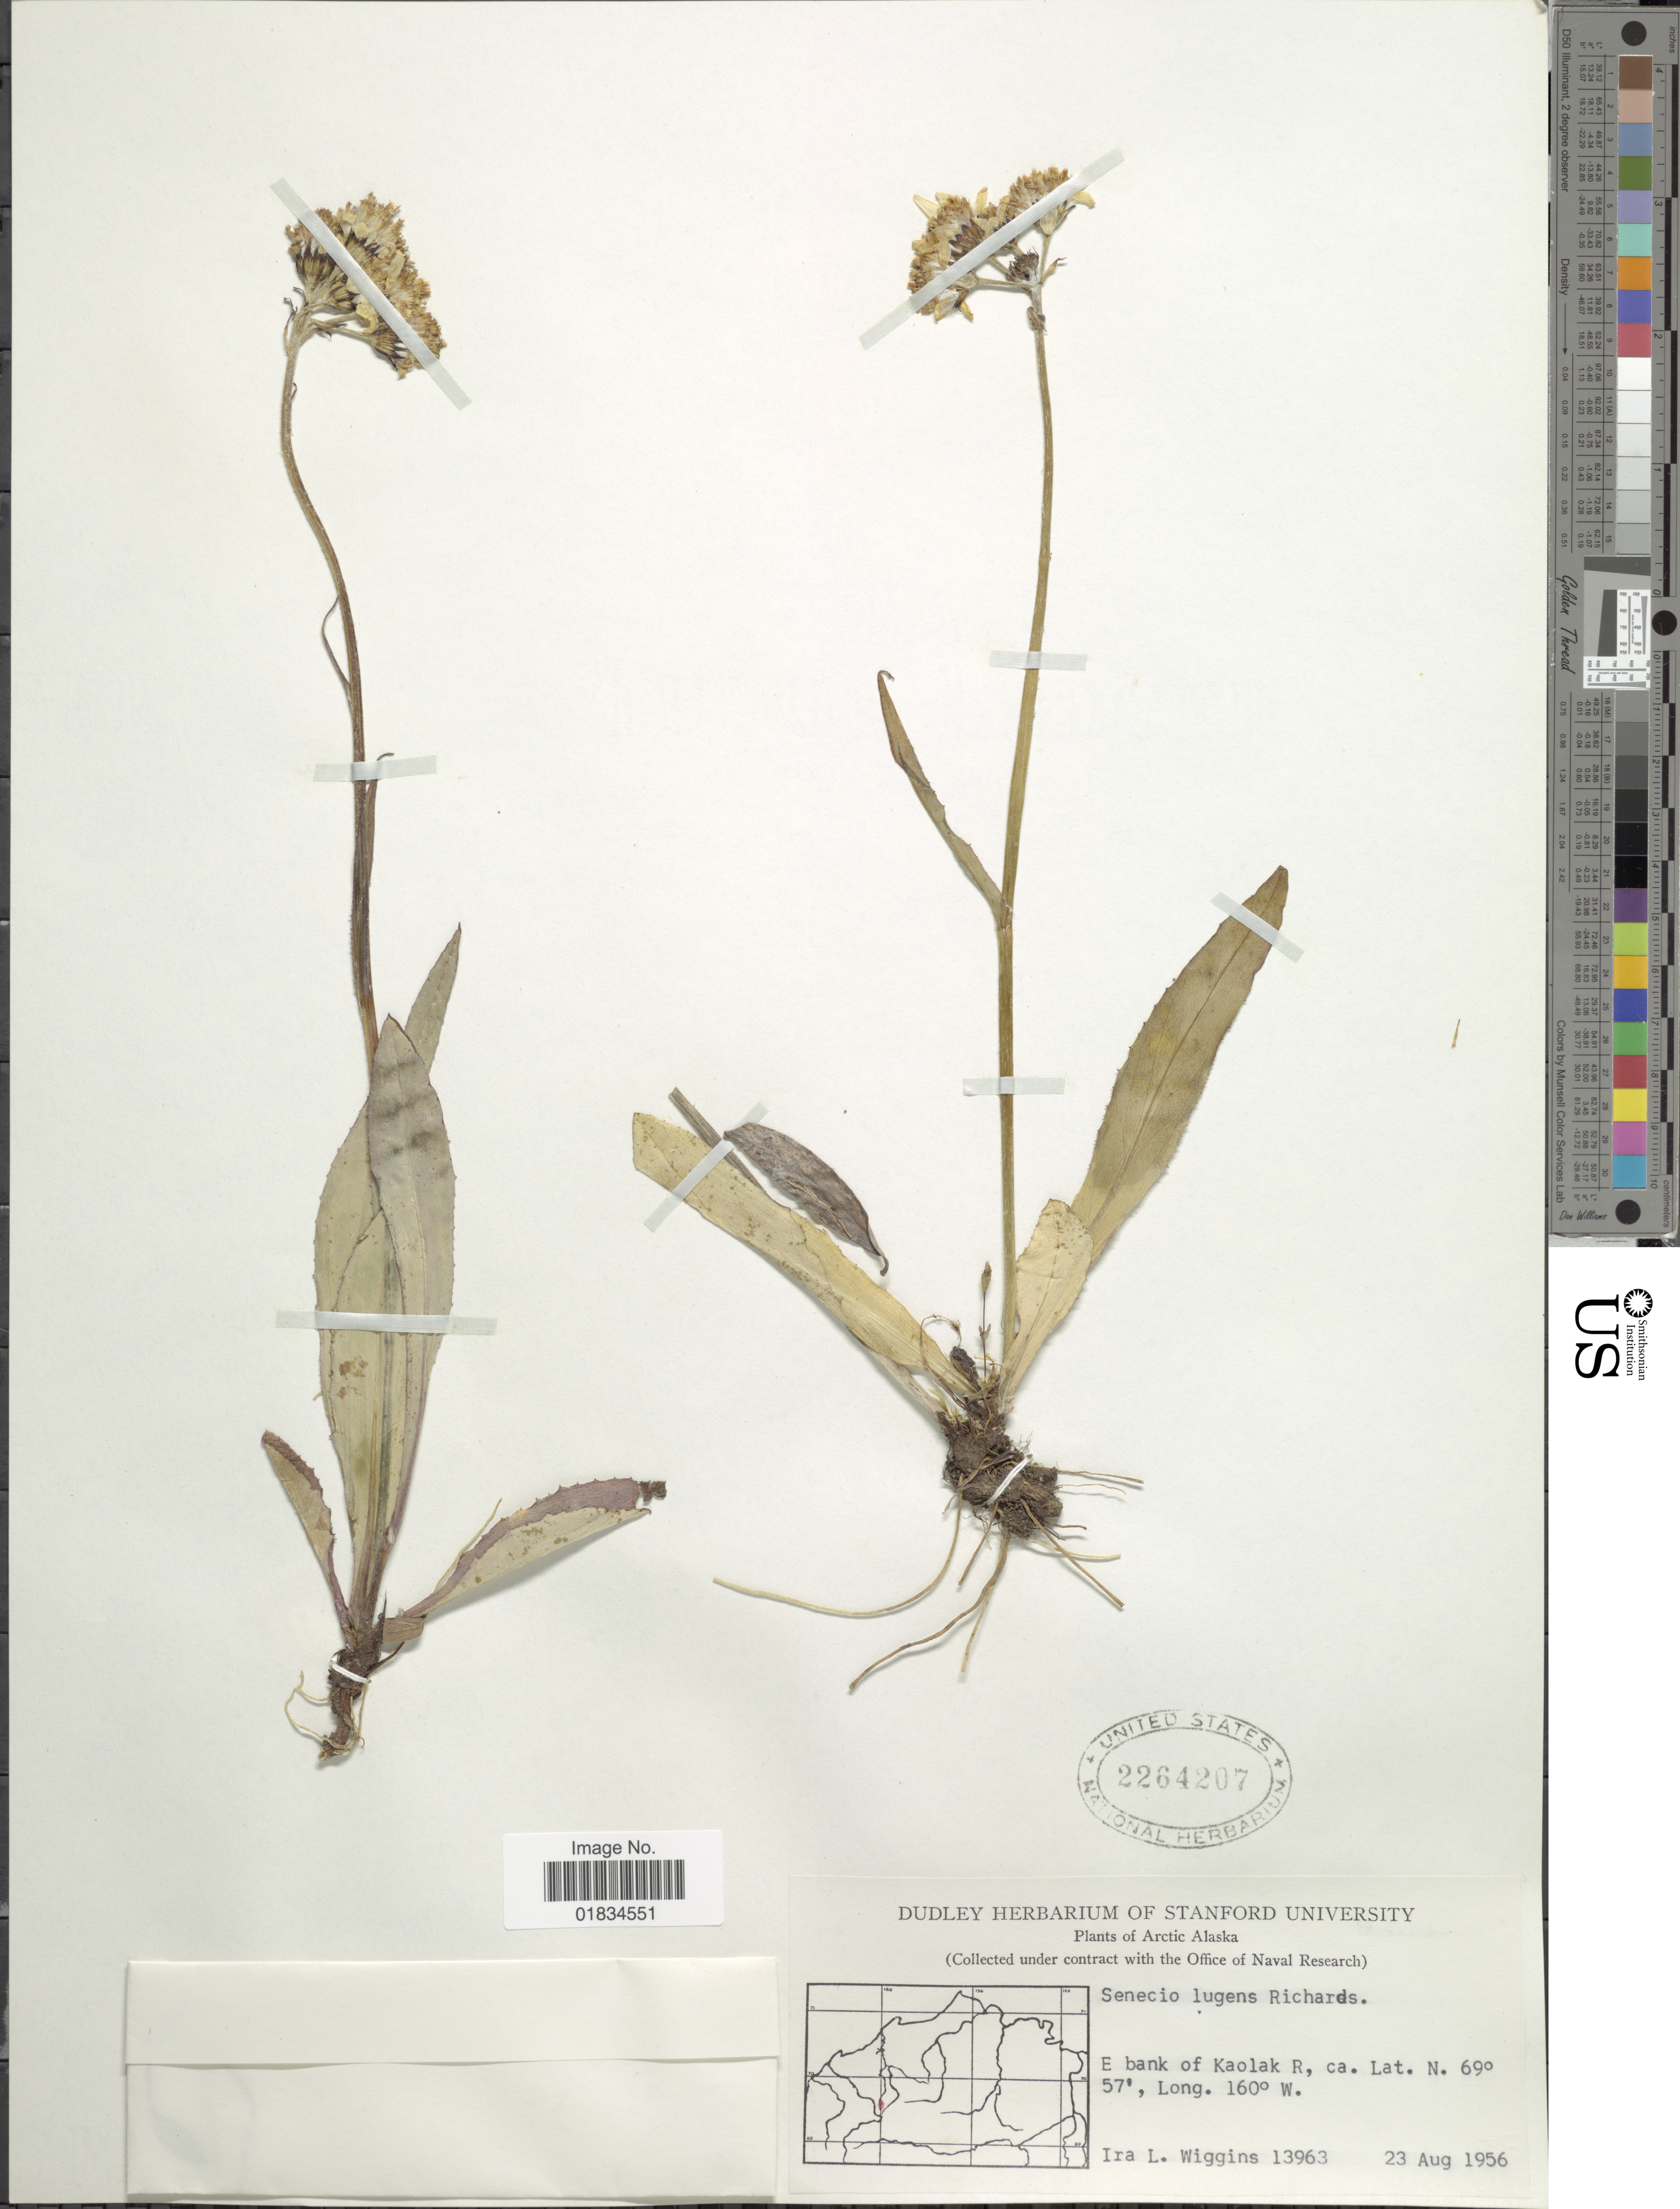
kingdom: Plantae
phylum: Tracheophyta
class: Magnoliopsida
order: Asterales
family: Asteraceae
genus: Senecio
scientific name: Senecio lugens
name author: Richardson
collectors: I. L. Wiggins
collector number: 13963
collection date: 1956-08-23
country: United States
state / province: Alaska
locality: Arctic Alaska, E bank of Kaolak R, ca.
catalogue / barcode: US 2264207